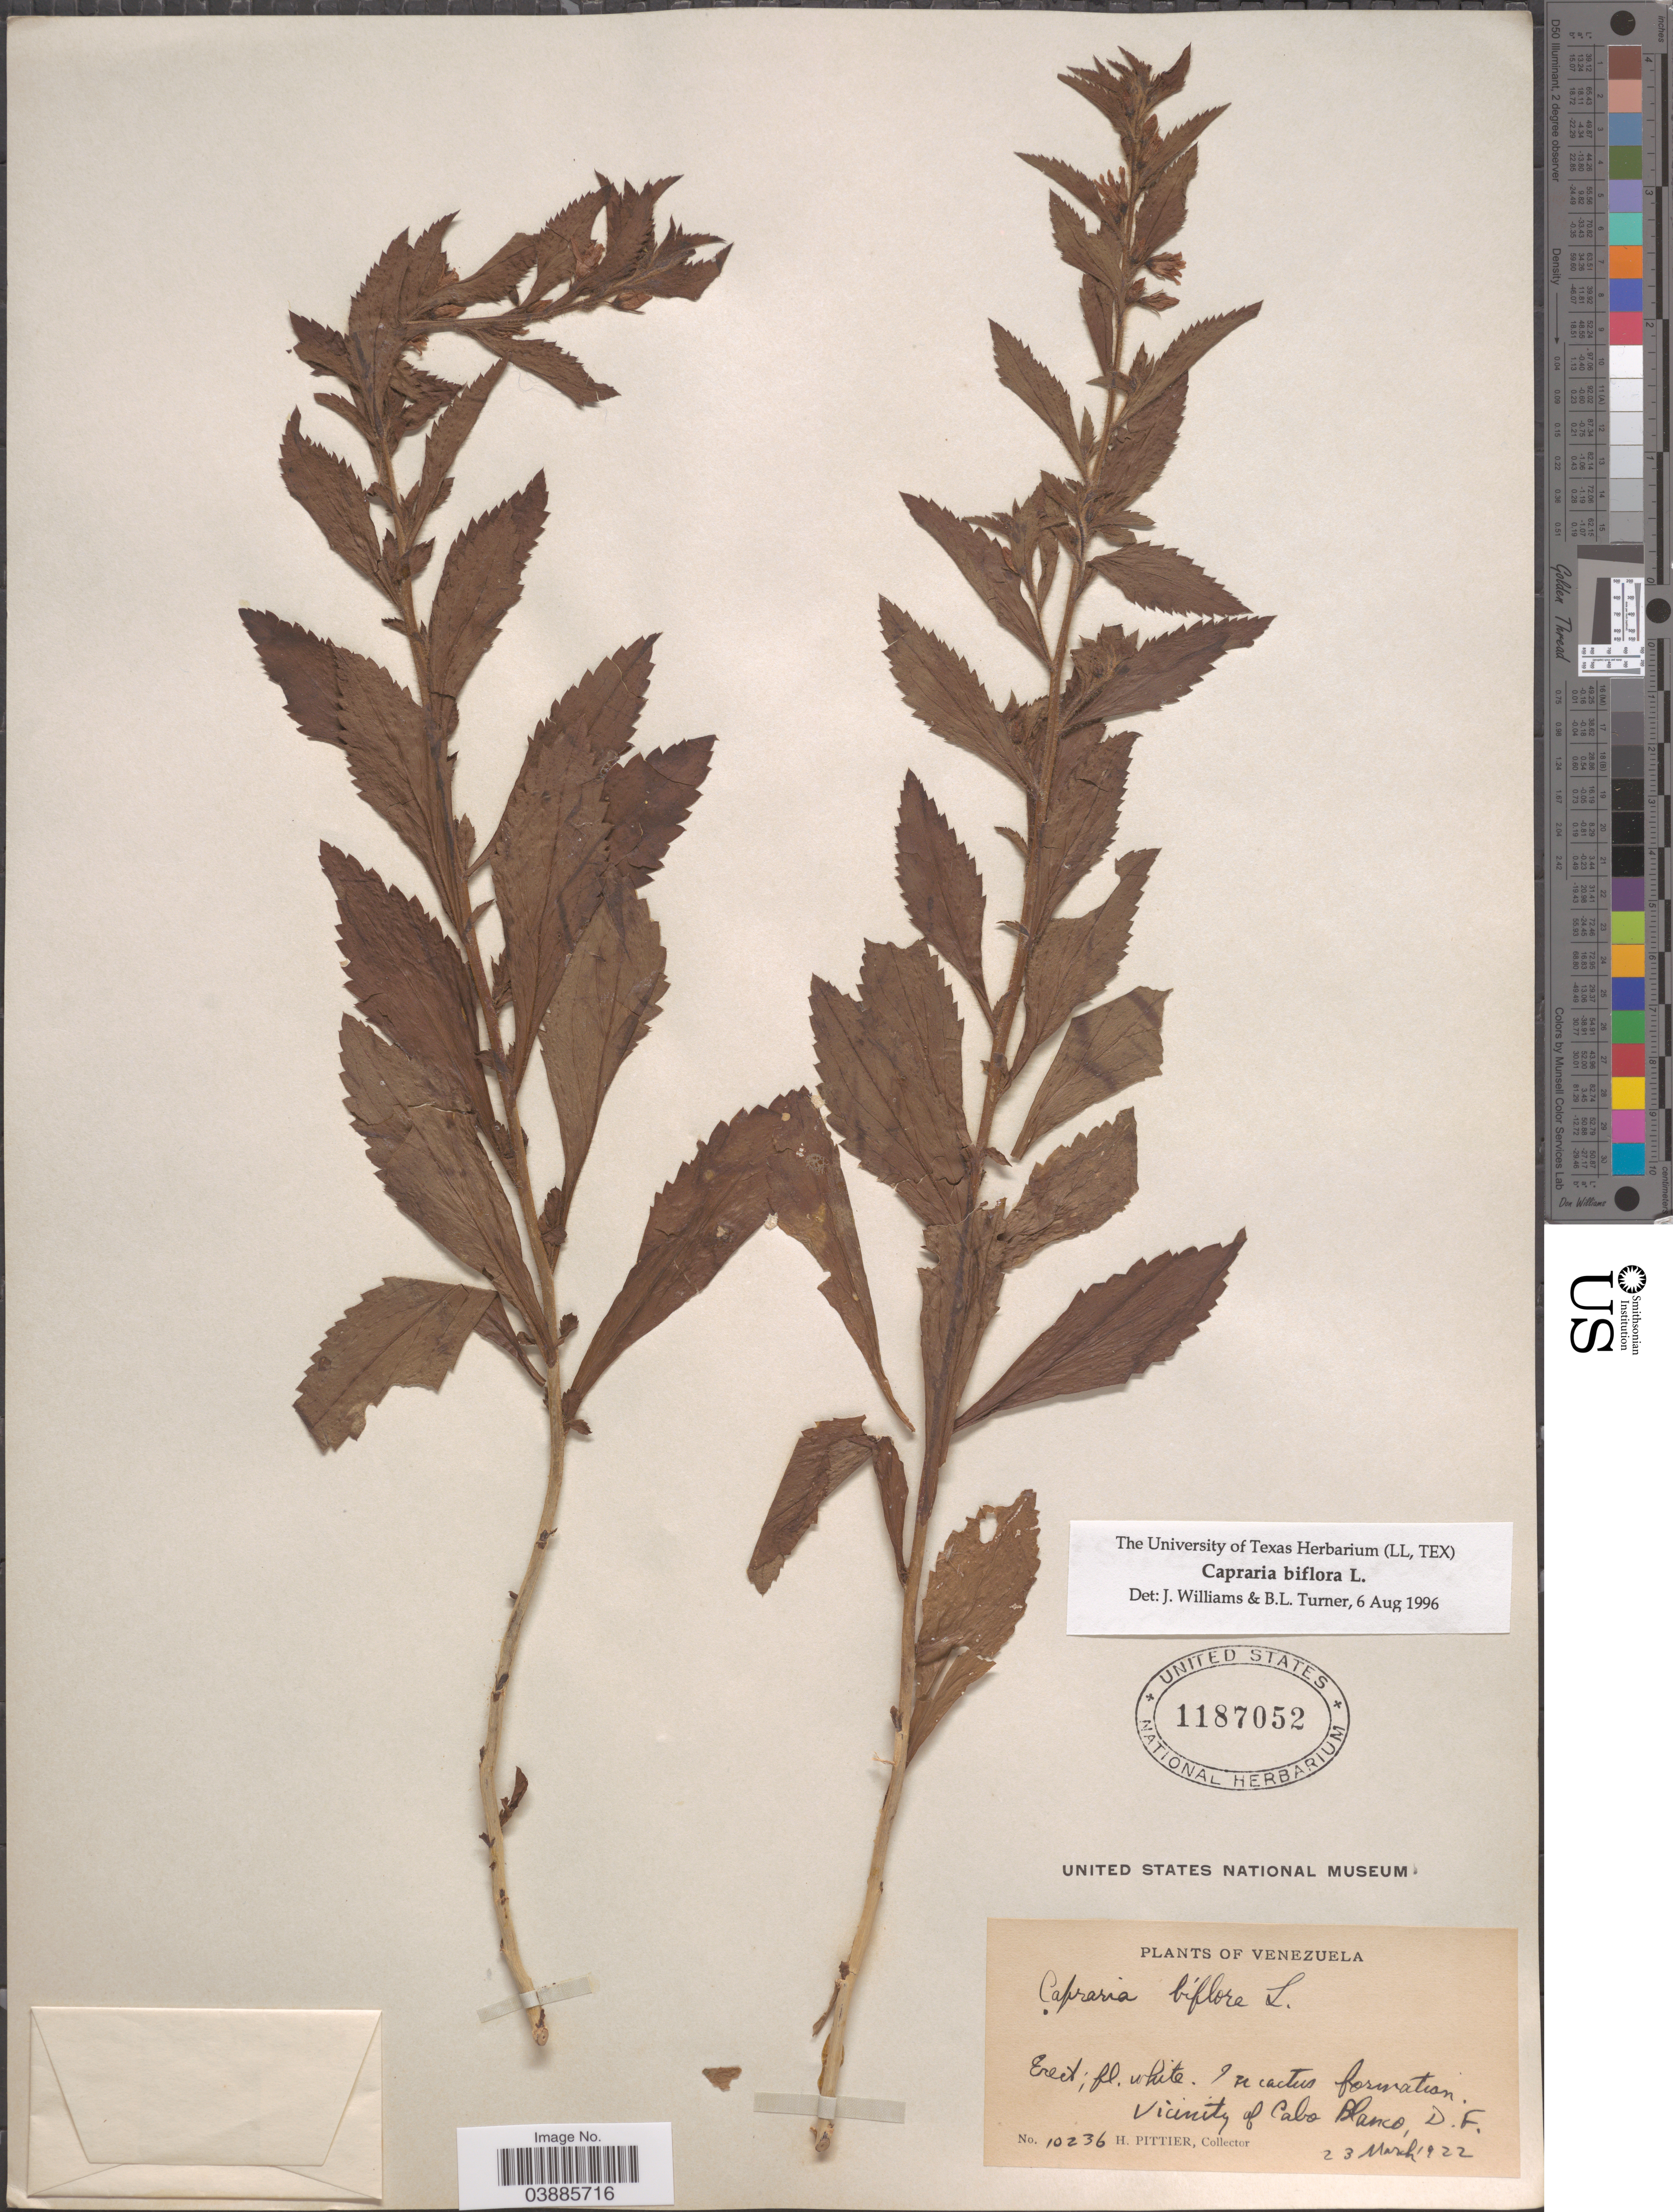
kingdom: Plantae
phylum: Tracheophyta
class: Magnoliopsida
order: Lamiales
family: Scrophulariaceae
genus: Capraria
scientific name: Capraria biflora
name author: L.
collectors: H. F. Pittier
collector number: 10236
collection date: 1922-03-23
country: Venezuela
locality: Vicinity of Cabo Blanco, D.F.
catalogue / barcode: US 1187052